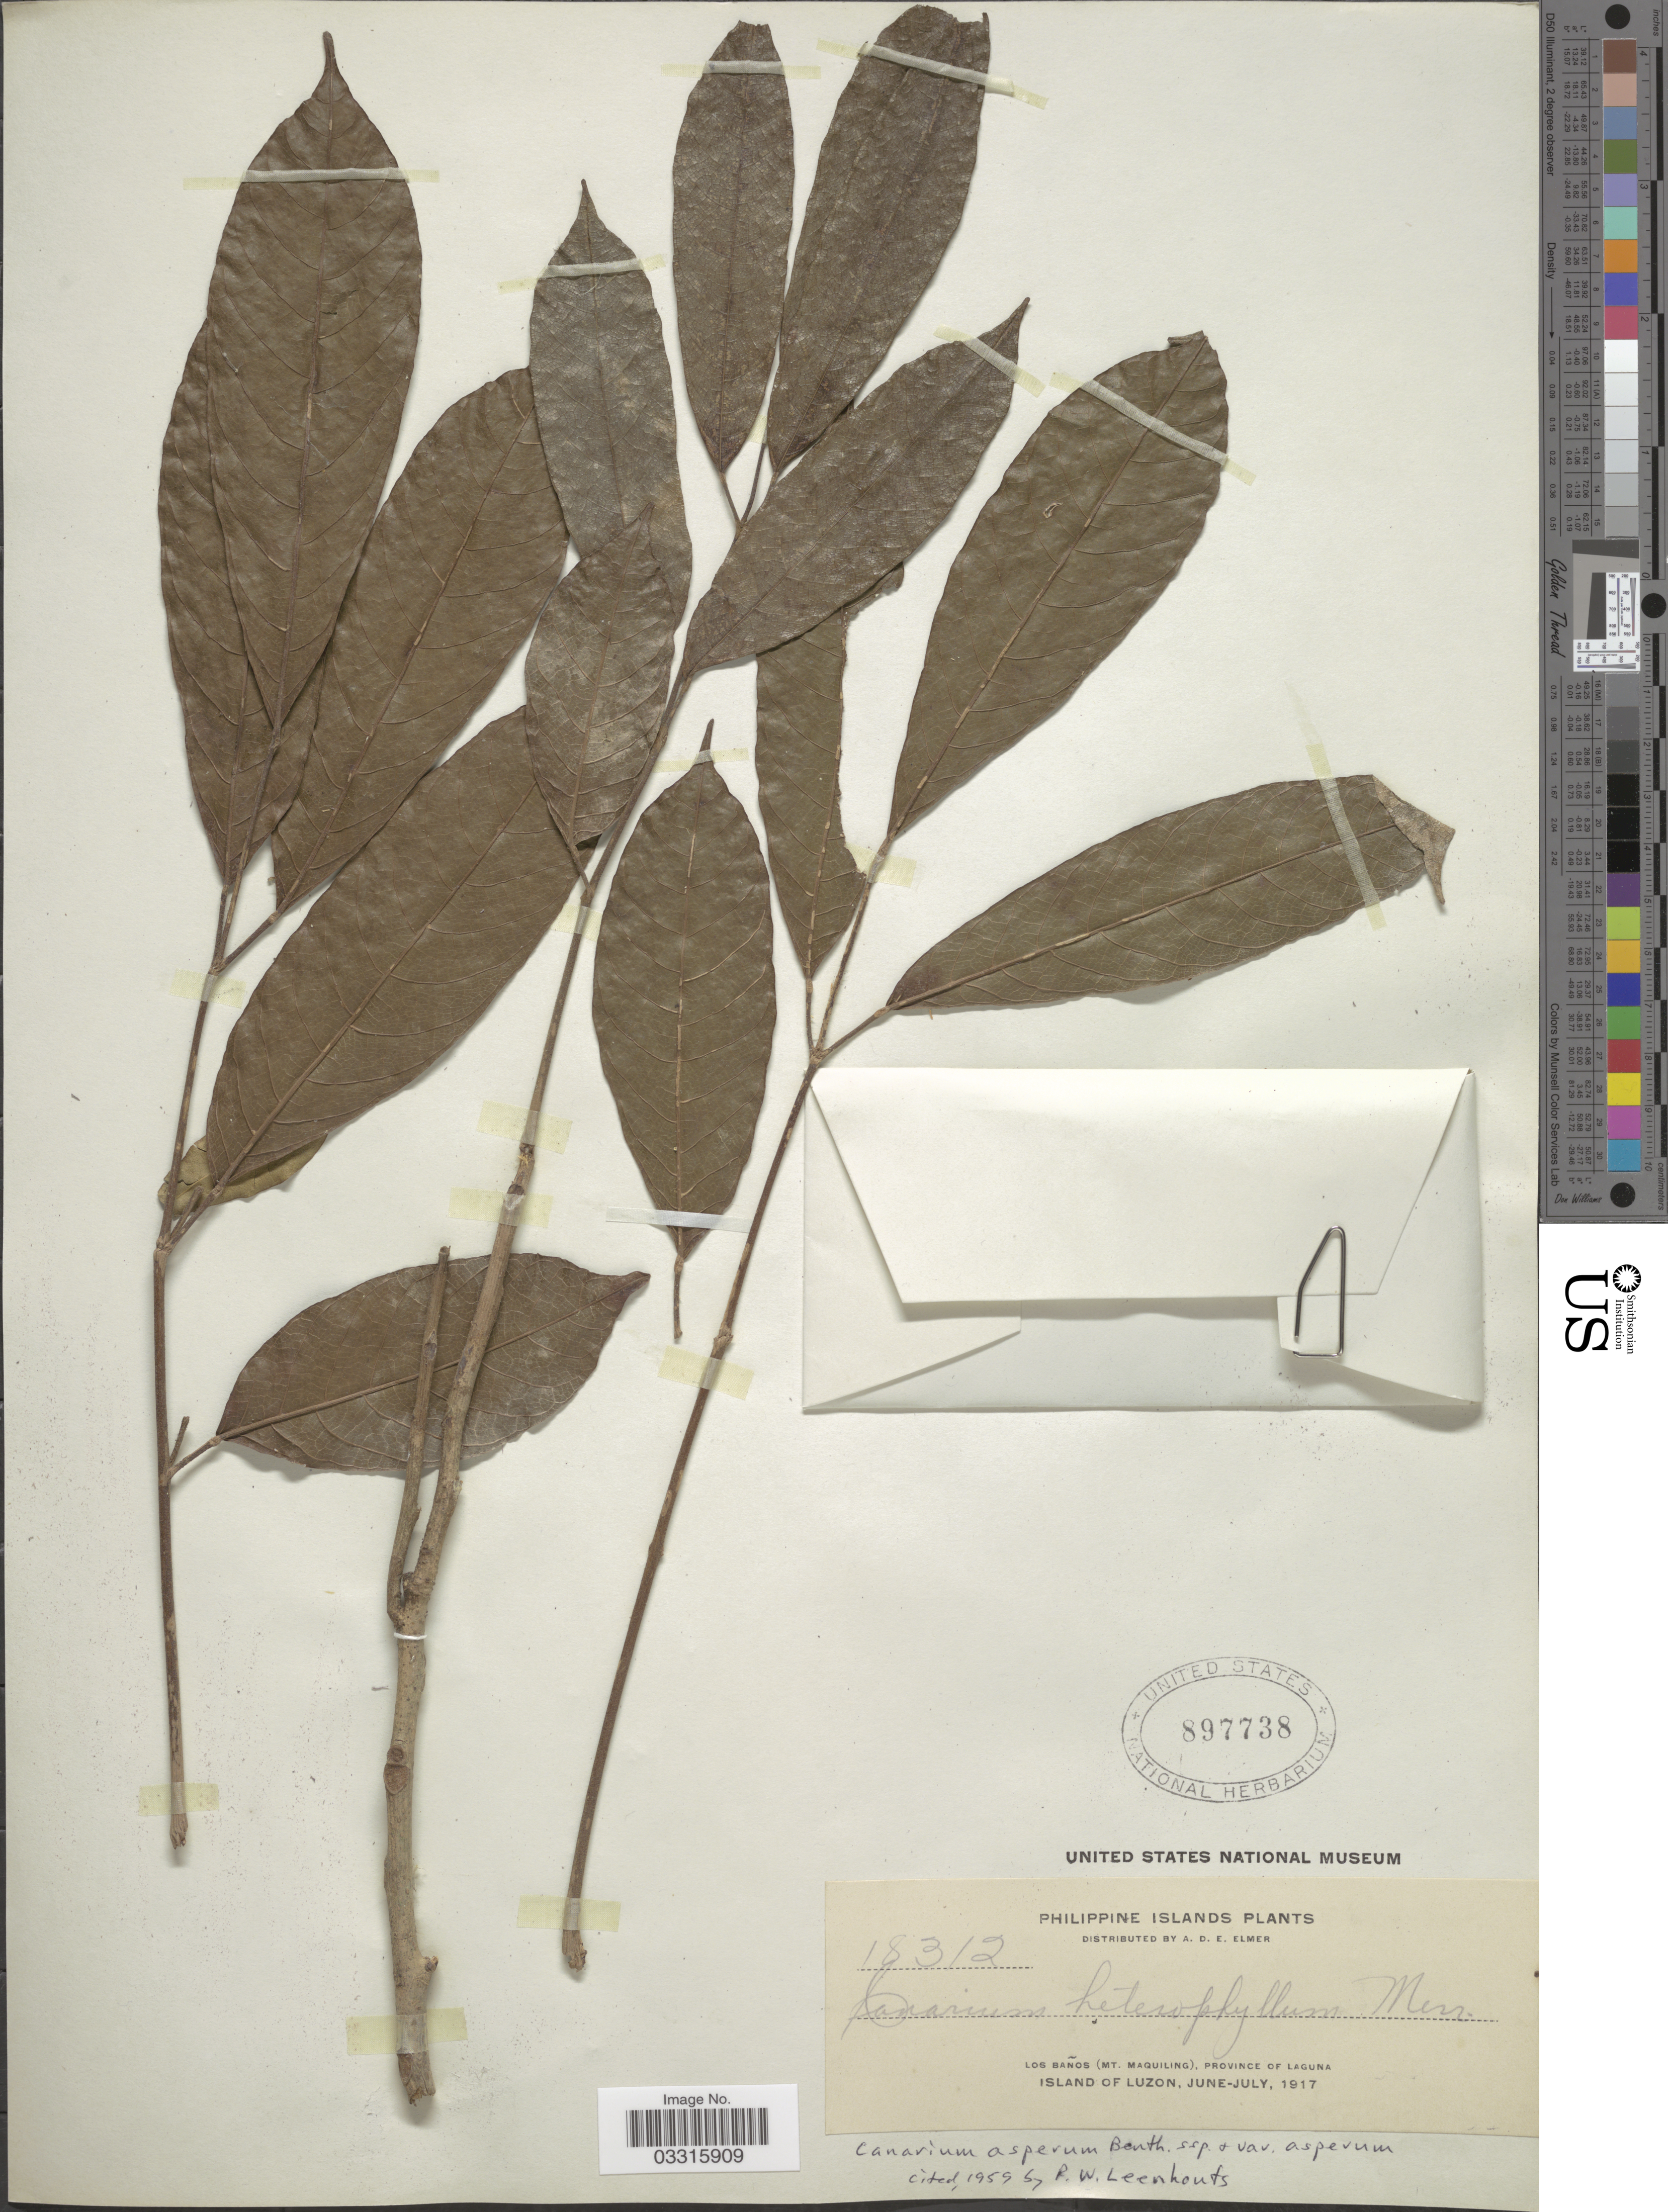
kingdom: Plantae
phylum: Tracheophyta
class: Magnoliopsida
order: Sapindales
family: Burseraceae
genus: Canarium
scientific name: Canarium asperum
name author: Benth.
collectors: A. D. E. Elmer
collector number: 18312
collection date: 1917-06/1917-07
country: Philippines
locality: Los Baños (Mt. Maquiling), Province of Laguna, Island of Luzon.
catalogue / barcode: US 897738